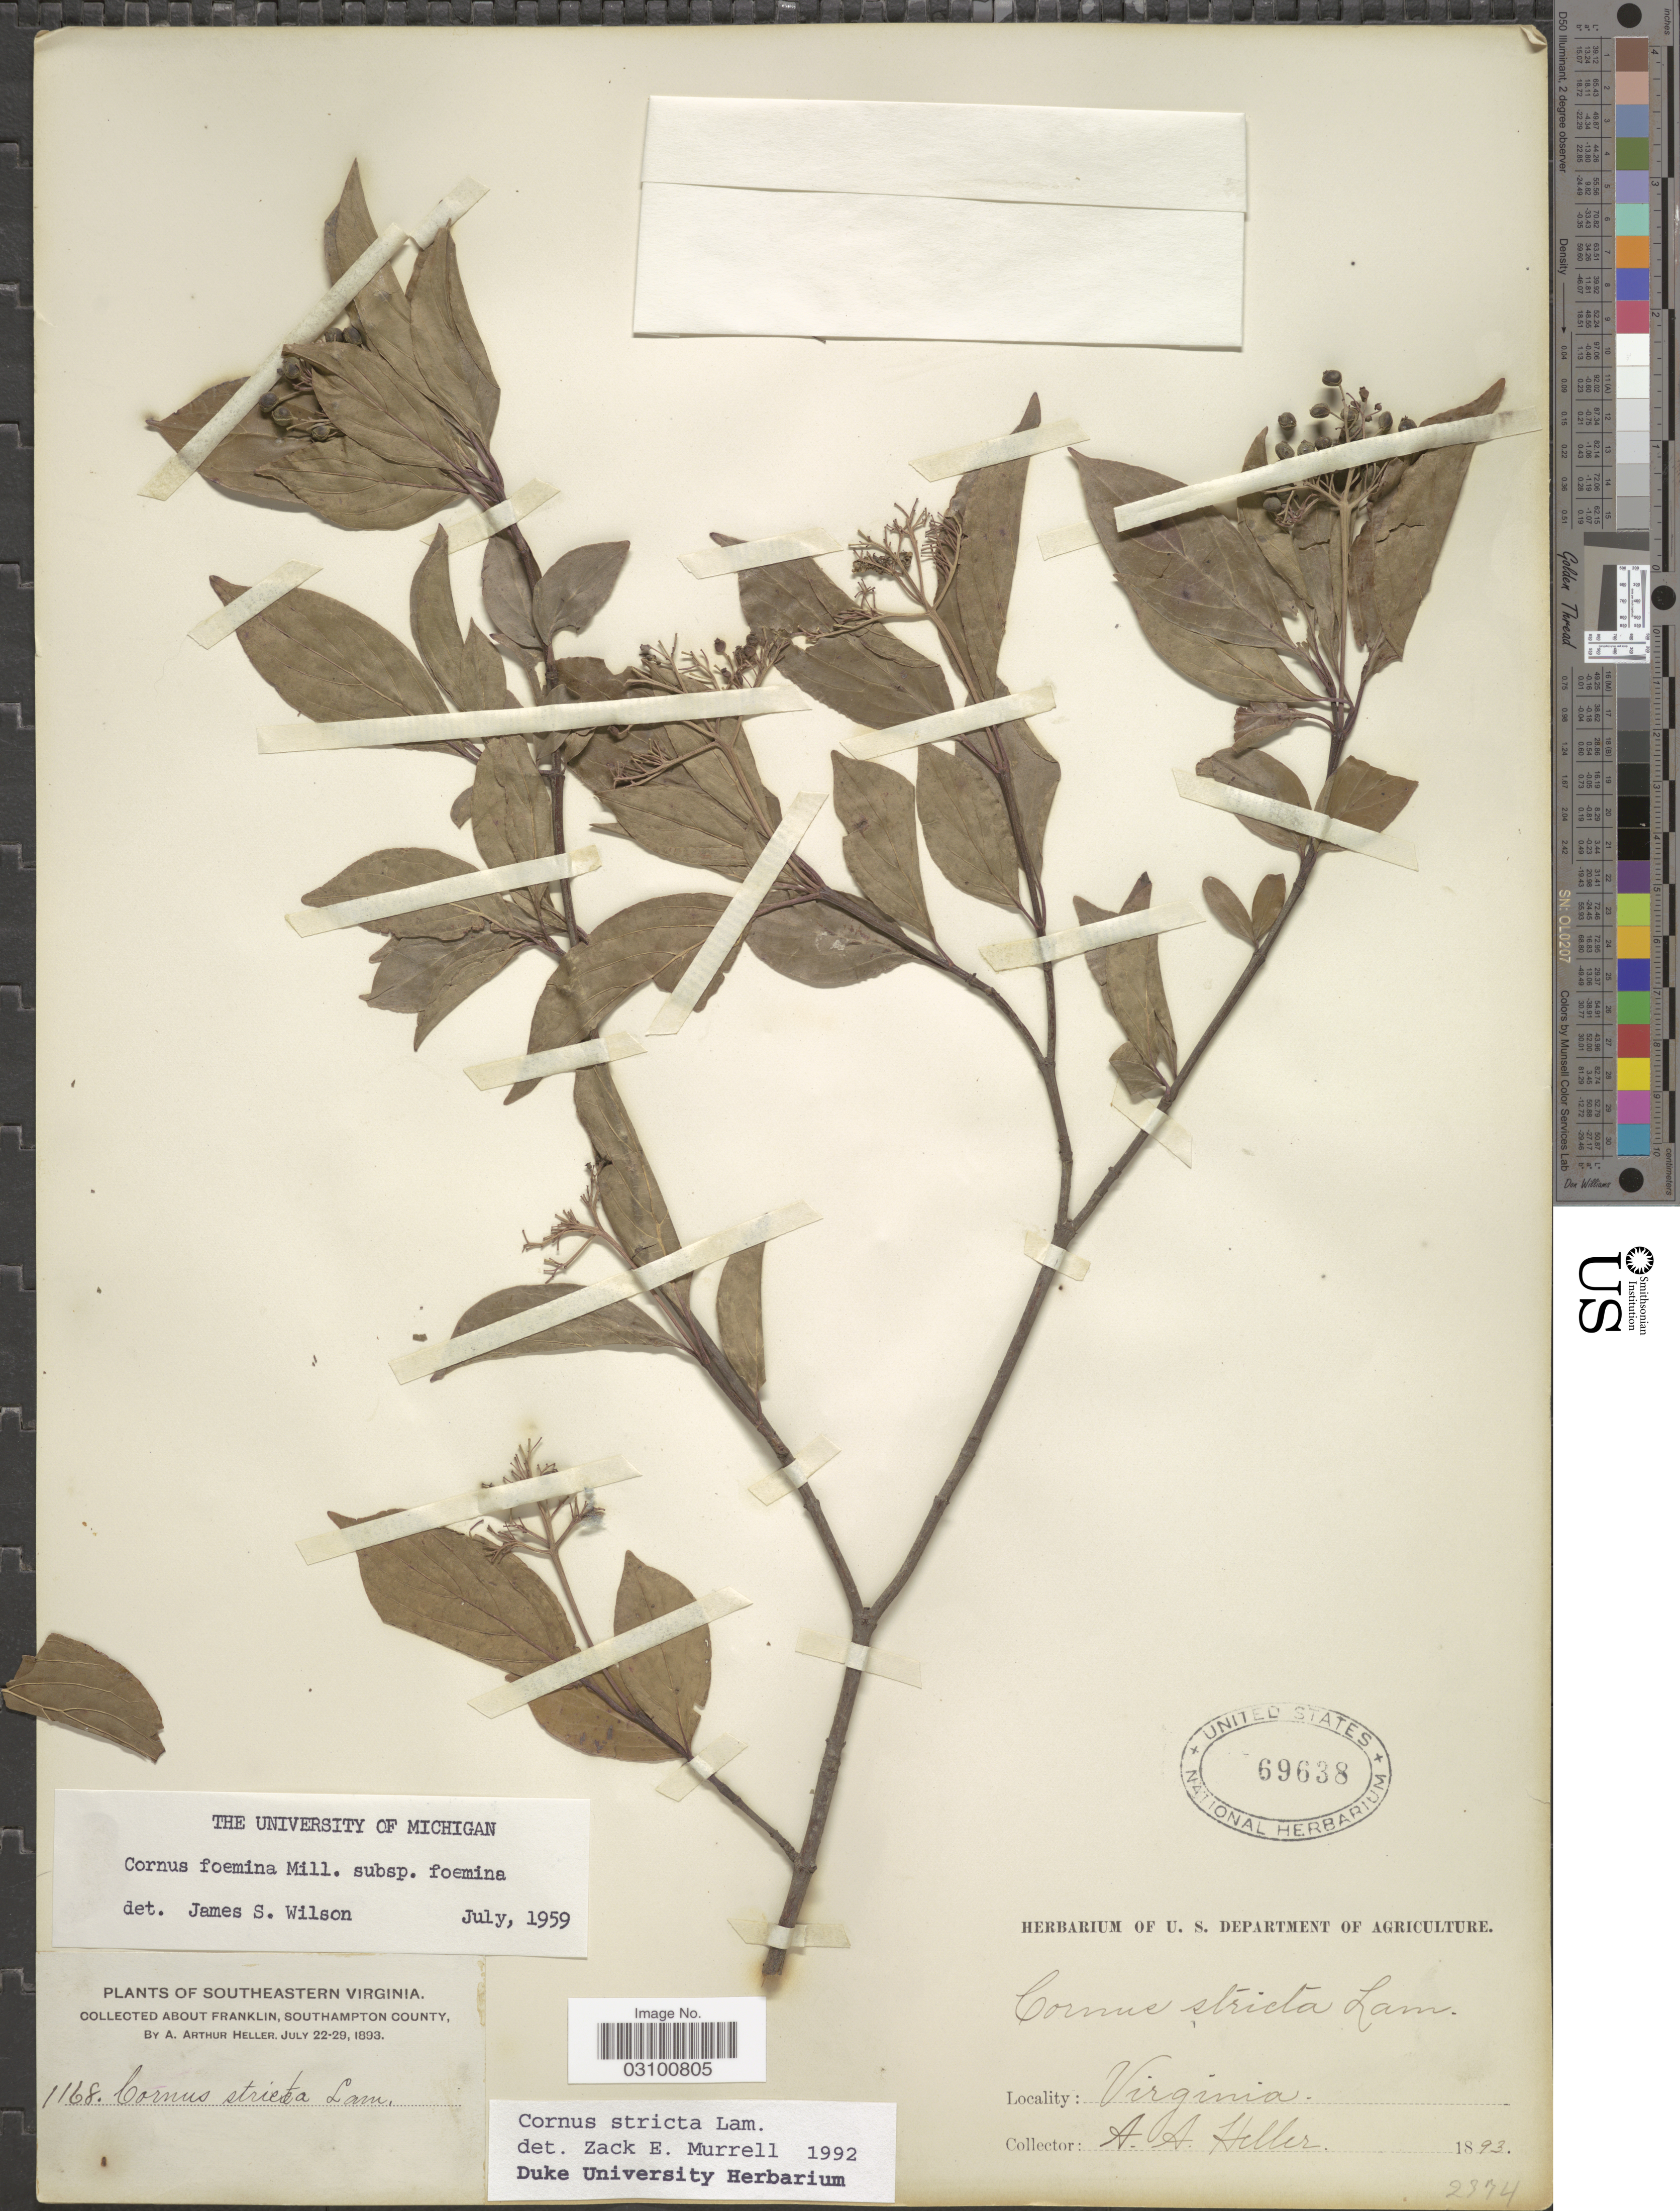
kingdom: Plantae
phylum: Tracheophyta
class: Magnoliopsida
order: Cornales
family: Cornaceae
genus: Cornus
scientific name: Cornus stricta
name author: Lam.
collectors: A. A. Heller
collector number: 1168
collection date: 1893-07-22/1893-07-29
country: United States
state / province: Virginia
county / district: Southampton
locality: Southeastern Virginia. Collected about Franklin, Southampton County.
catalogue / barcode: US 69638